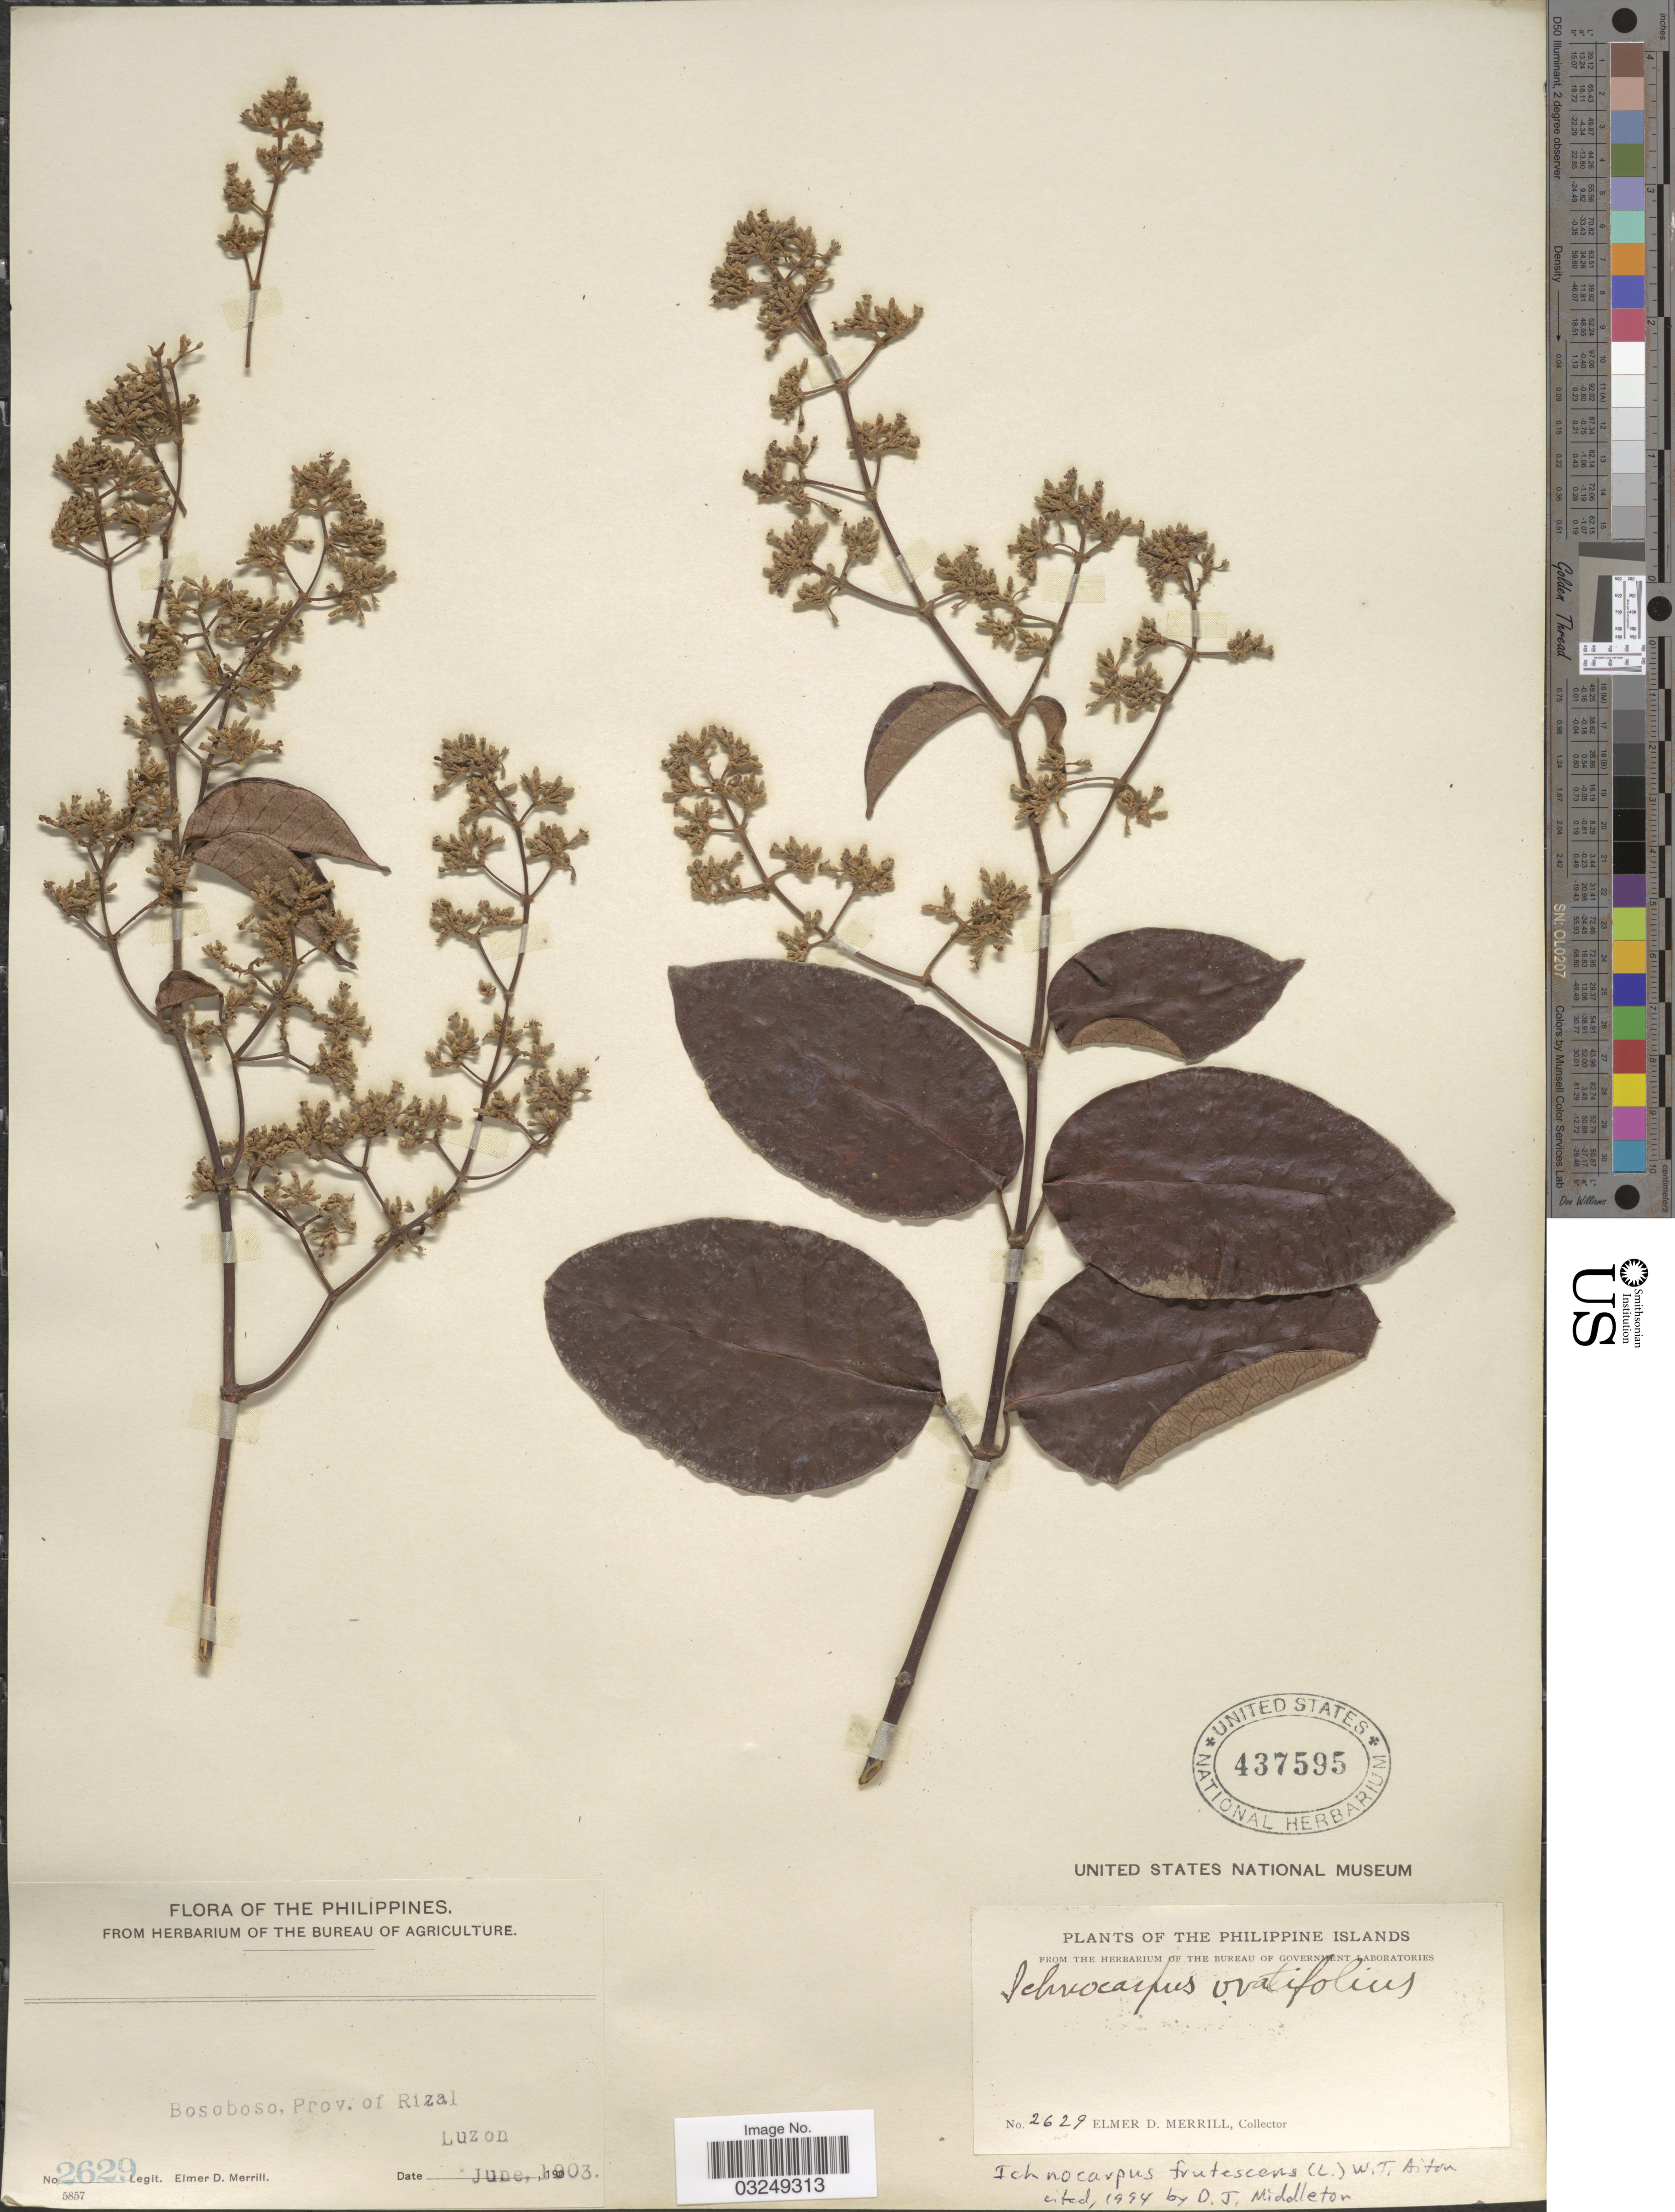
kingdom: Plantae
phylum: Tracheophyta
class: Magnoliopsida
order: Gentianales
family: Apocynaceae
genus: Ichnocarpus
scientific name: Ichnocarpus frutescens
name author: (L.) W.T. Aiton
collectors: E. D. Merrill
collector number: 2629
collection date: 1903-06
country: Philippines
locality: Bosoboso, Prov. of Rizal. Luzon. Philippine Islands.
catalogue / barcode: US 437595